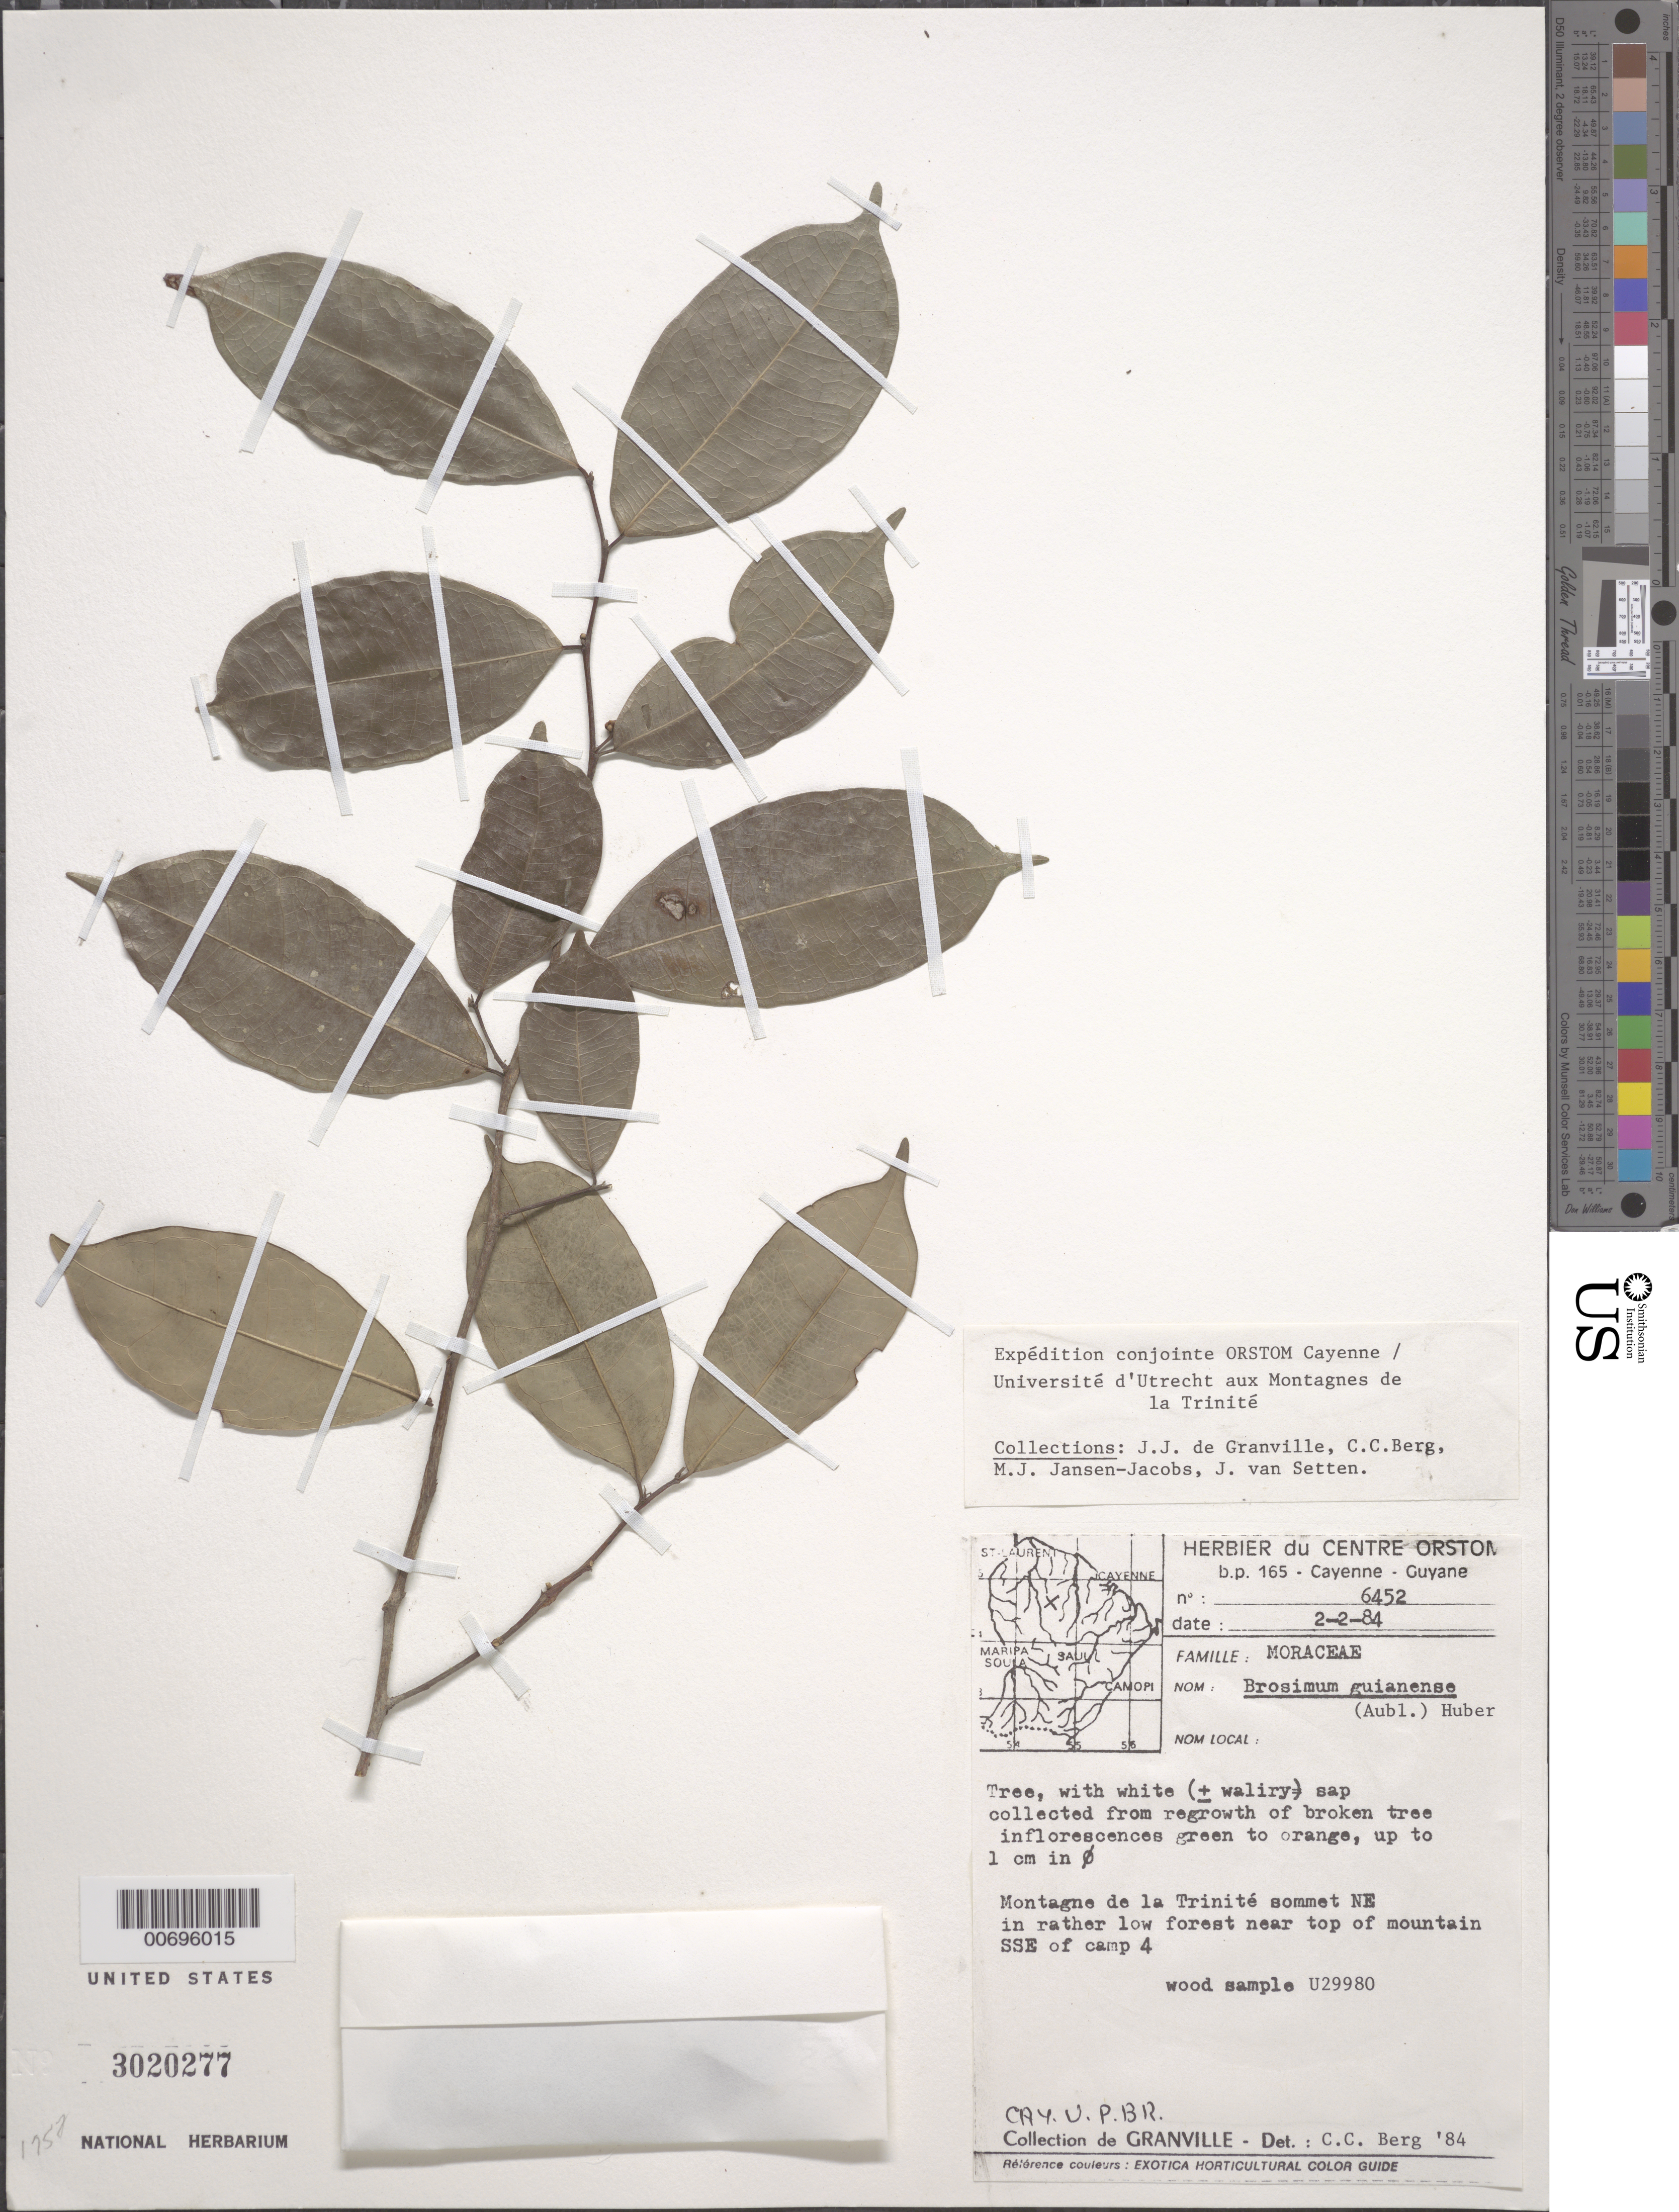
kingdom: Plantae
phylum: Tracheophyta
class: Magnoliopsida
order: Rosales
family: Moraceae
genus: Brosimum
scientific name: Brosimum guianense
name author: (Aubl.) Huber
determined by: Berg, C. C.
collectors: J.-J. de Granville, C. C. Berg, M. J. Jansen-Jacobs & J. van Setten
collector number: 6452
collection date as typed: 2-Feb-84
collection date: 1984-02-02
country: French Guiana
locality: Montagnes de la Trinité, sommet NE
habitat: Low forest near top of mountain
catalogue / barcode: US 3020277